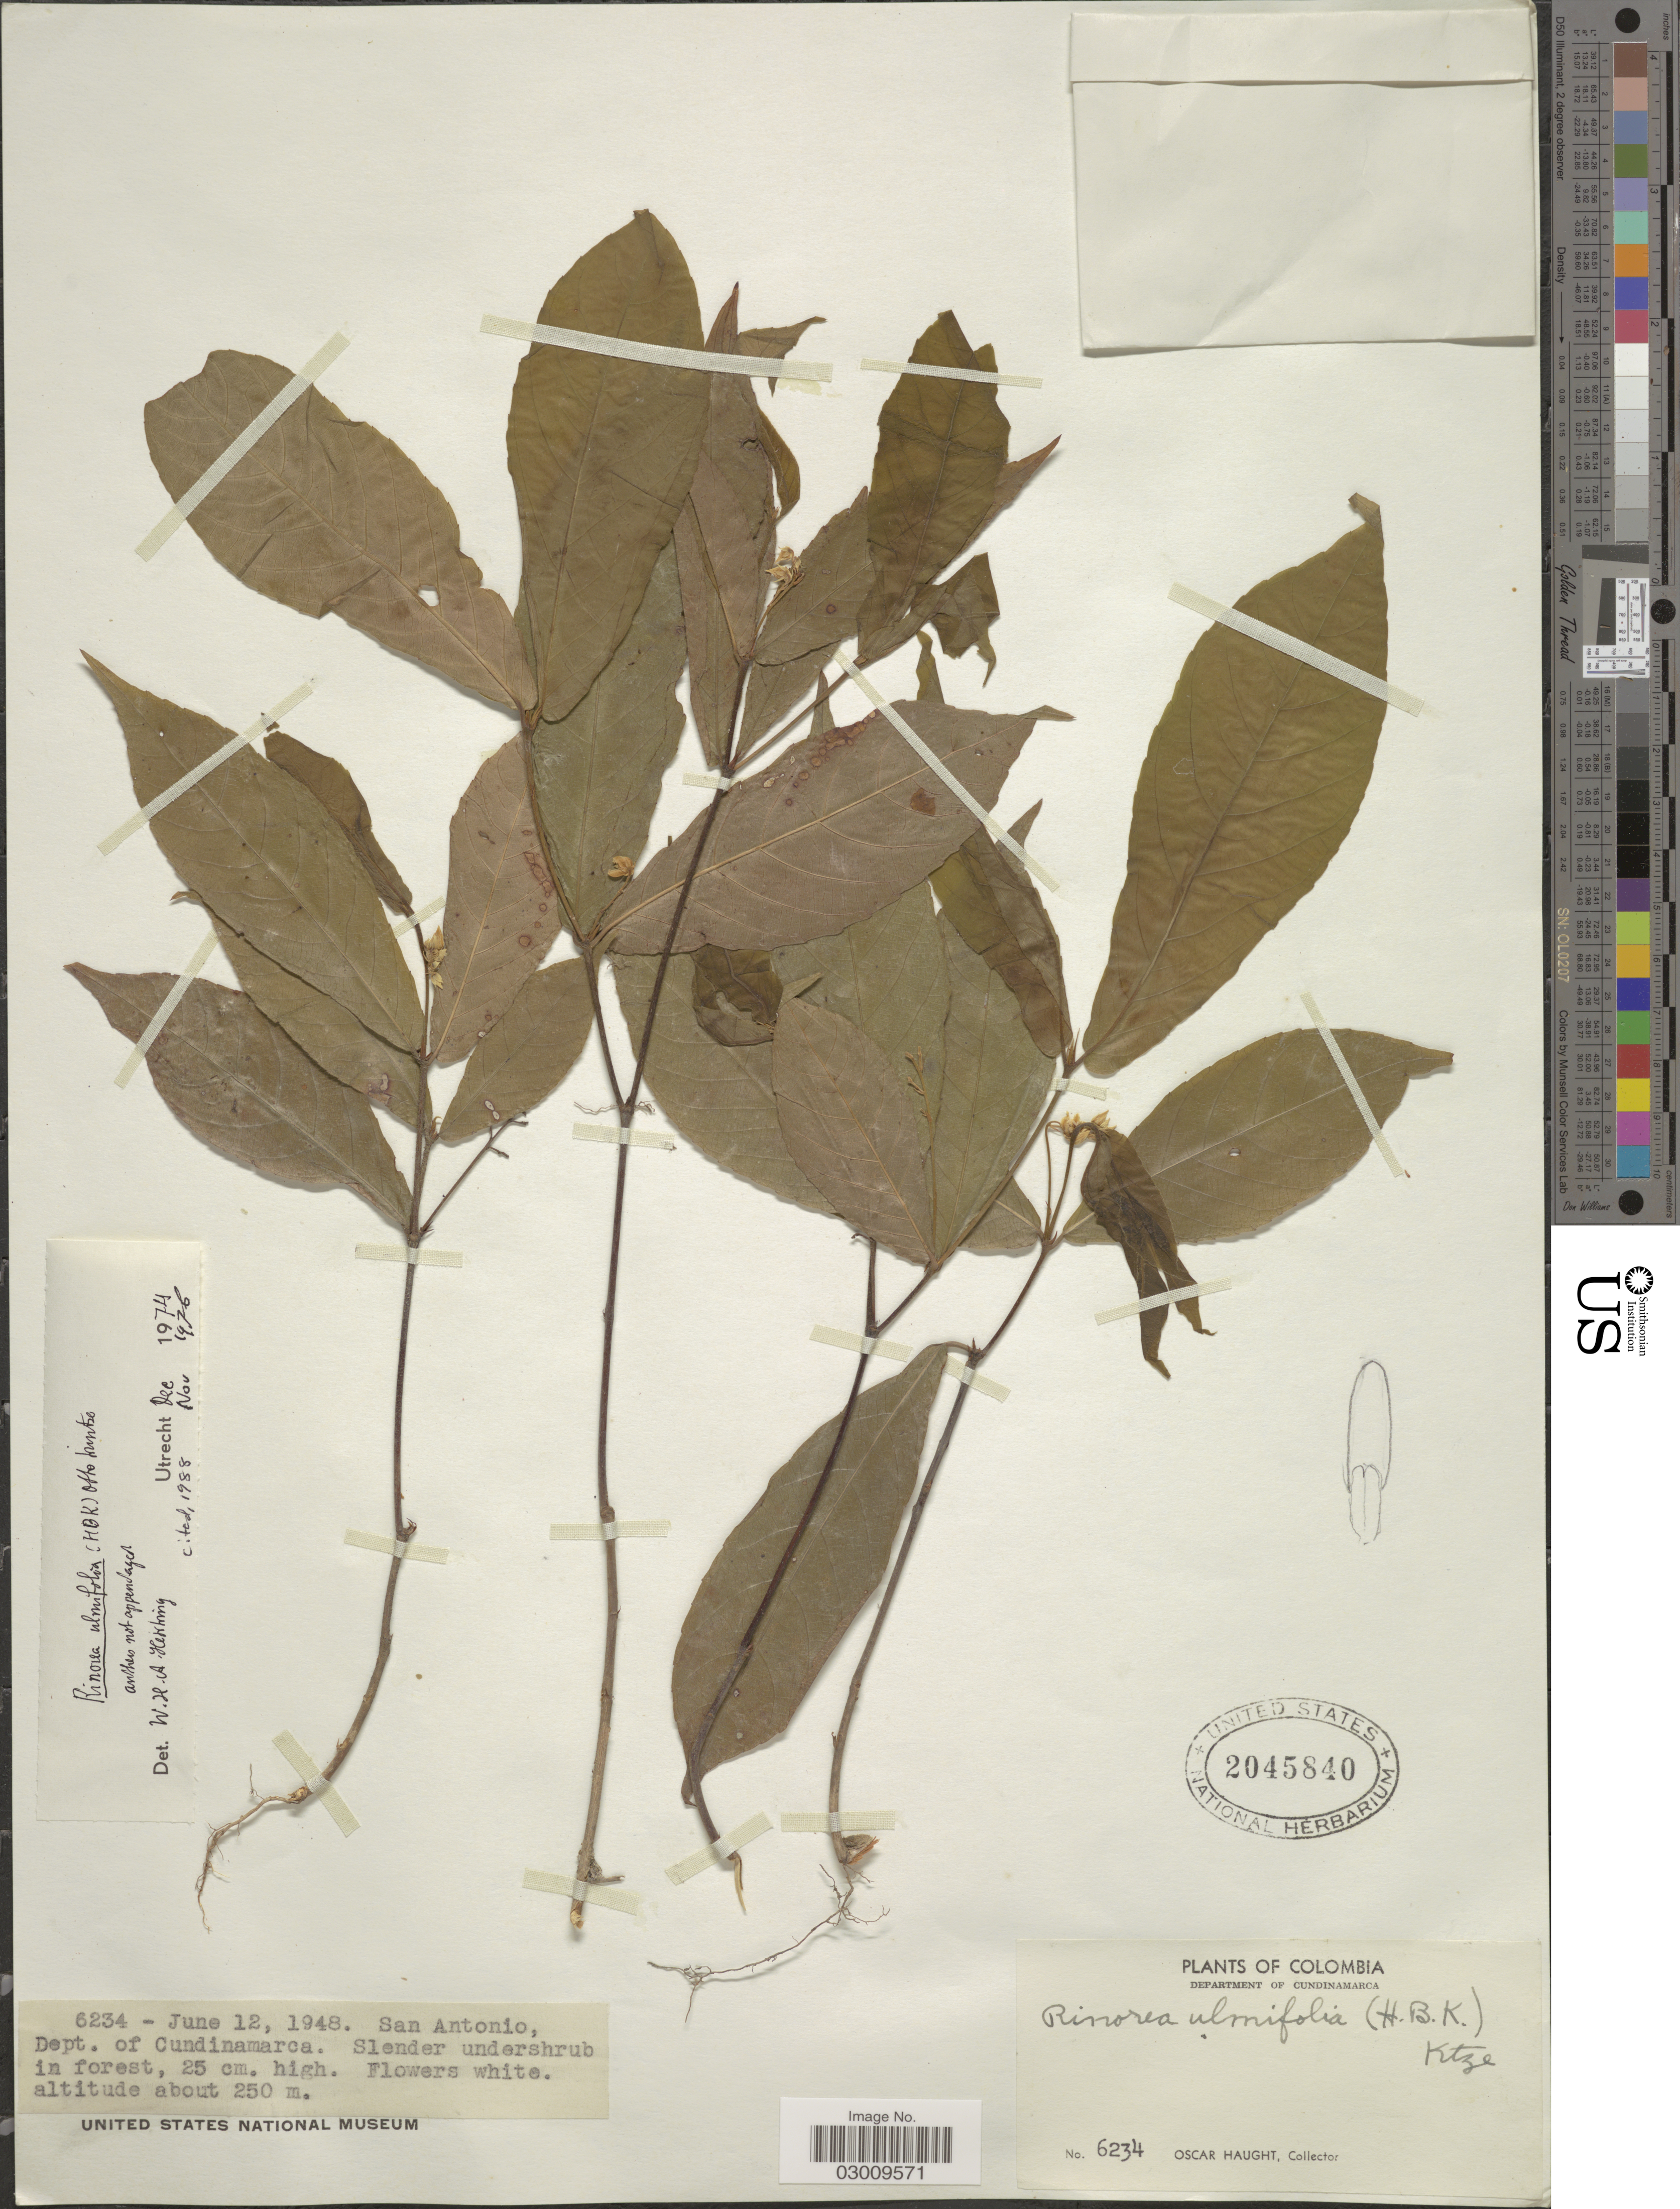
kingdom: Plantae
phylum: Tracheophyta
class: Magnoliopsida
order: Malpighiales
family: Violaceae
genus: Rinorea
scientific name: Rinorea ulmifolia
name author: Kuntze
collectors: O. L. Haught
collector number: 6234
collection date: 1948-06-12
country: Colombia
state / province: Cundinamarca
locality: Department of Cundinamarca. San Antonio.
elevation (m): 250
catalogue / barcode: US 2045840